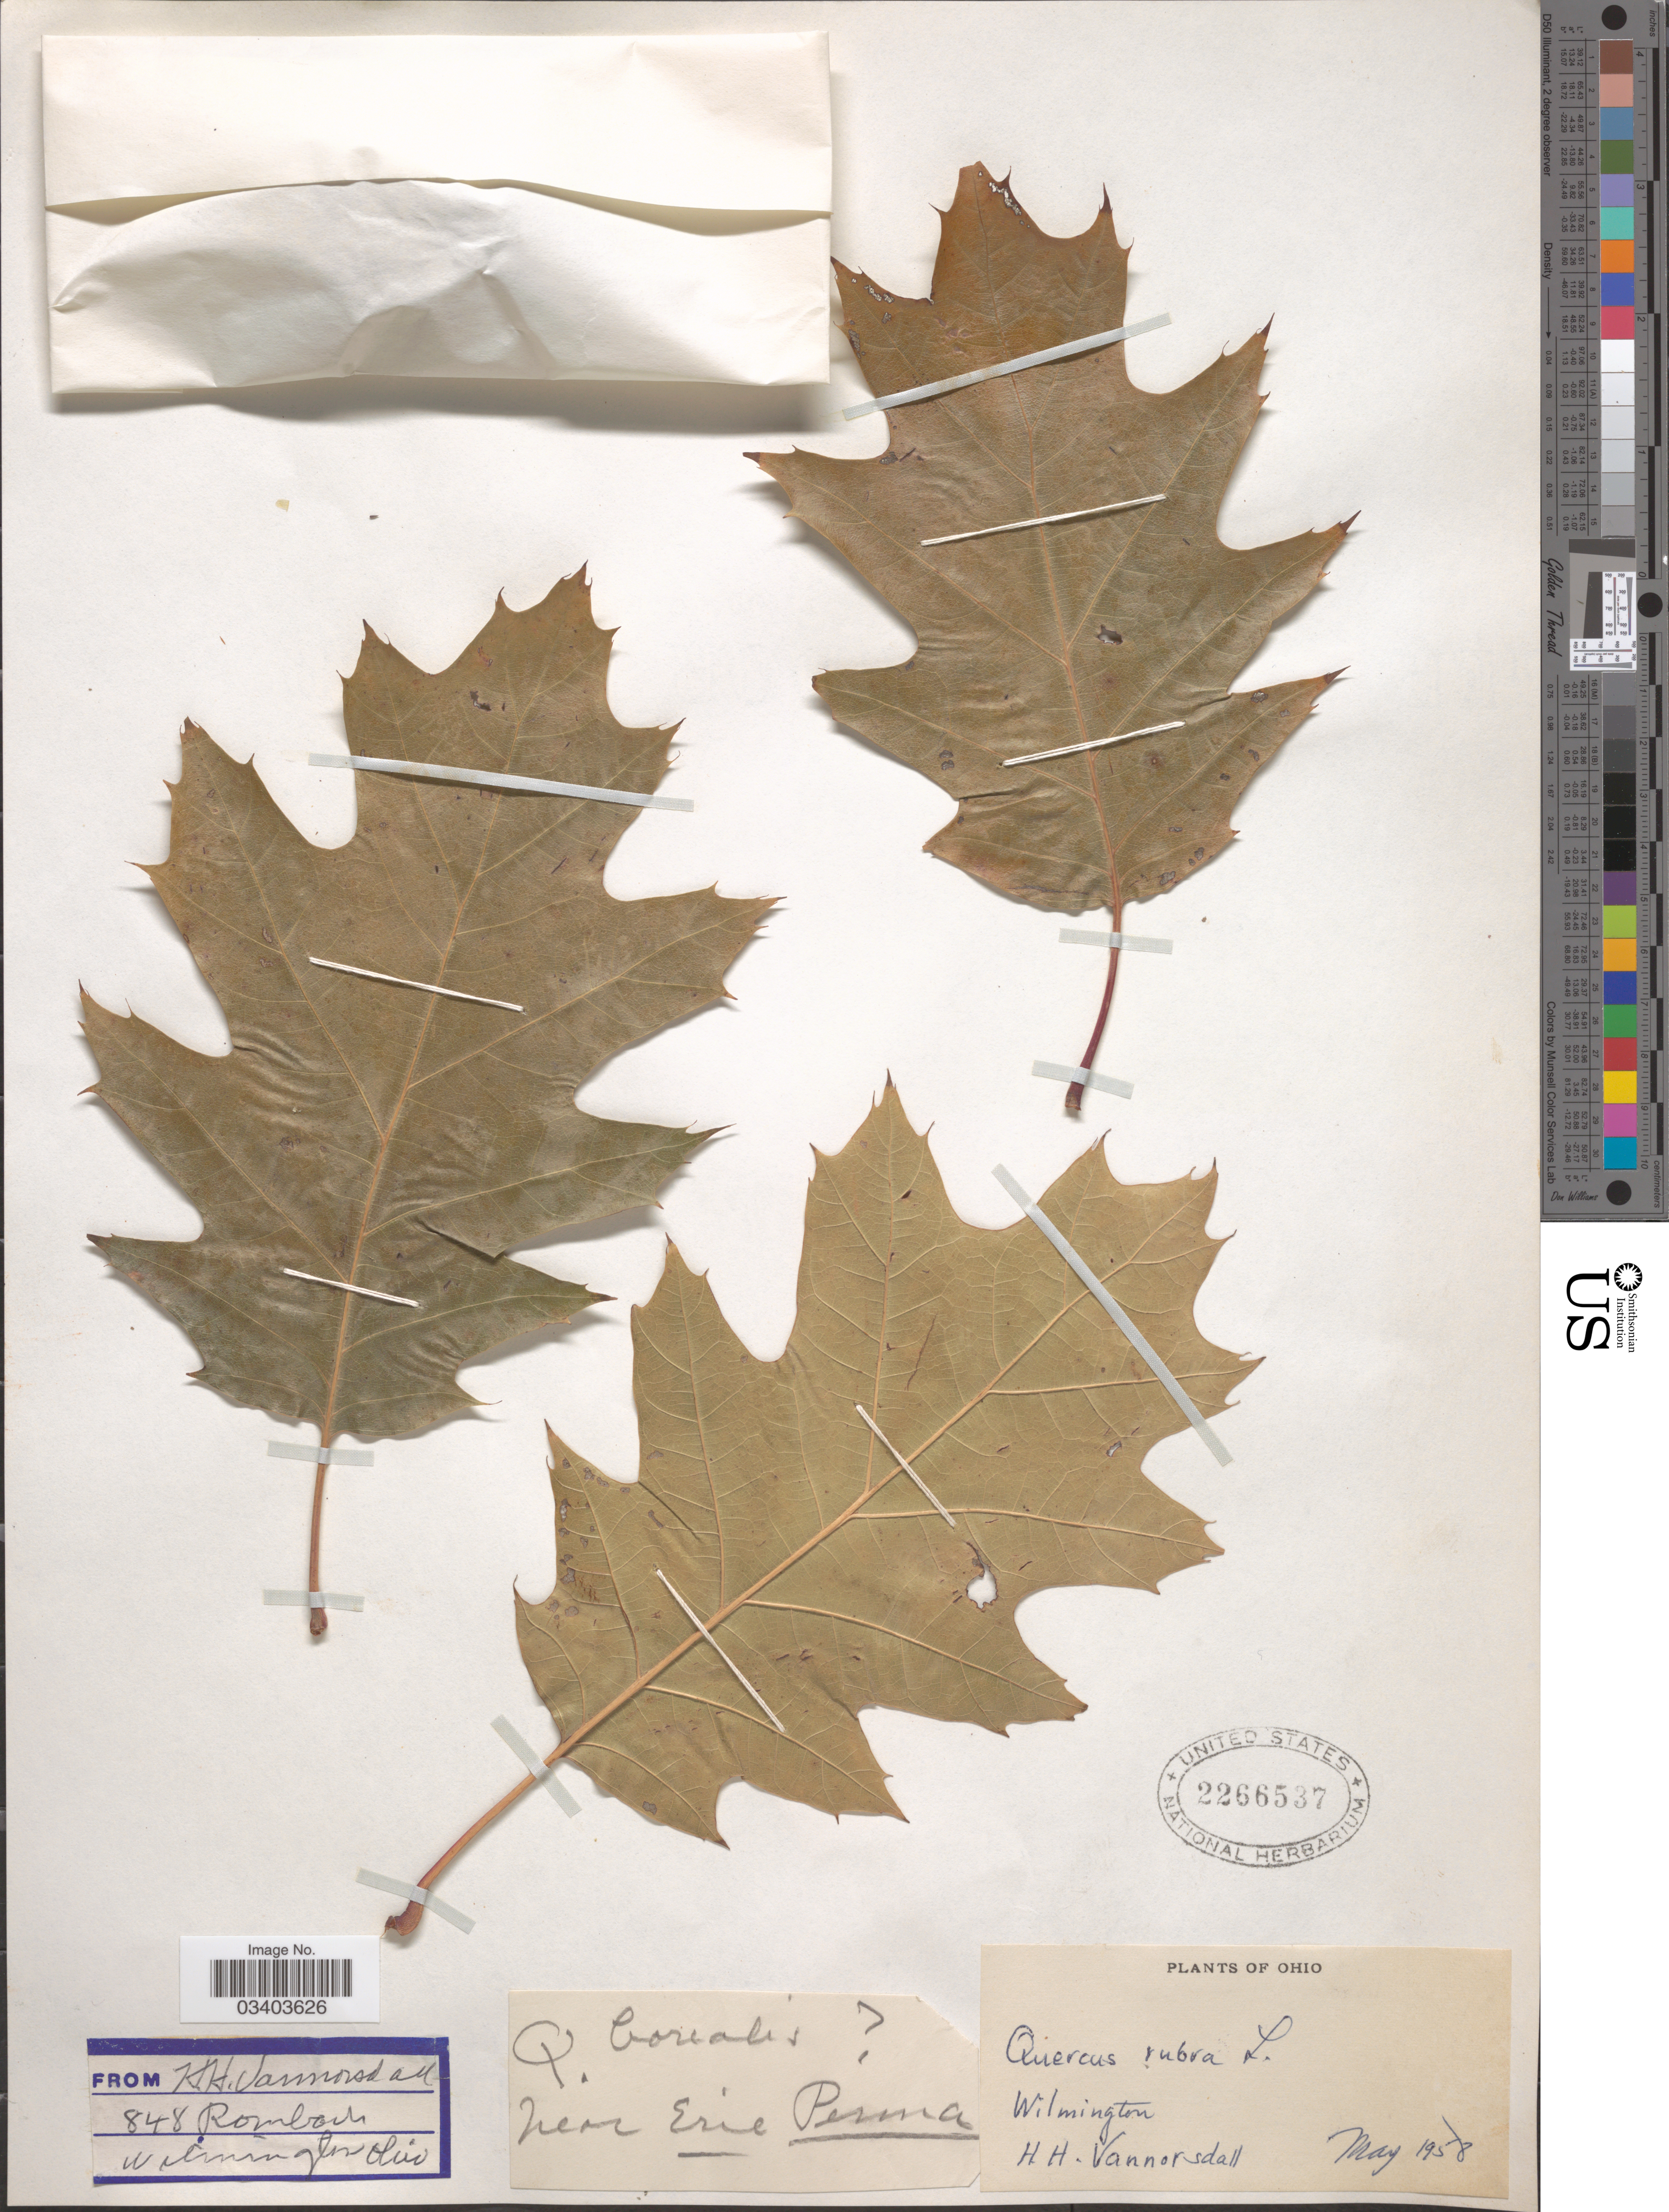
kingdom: Plantae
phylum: Tracheophyta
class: Magnoliopsida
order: Fagales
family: Fagaceae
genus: Quercus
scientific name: Quercus borealis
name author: F. Michx.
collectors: H. Vannorsdall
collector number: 848?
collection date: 1958-05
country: United States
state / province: Ohio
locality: Wilmington.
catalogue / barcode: US 2266537